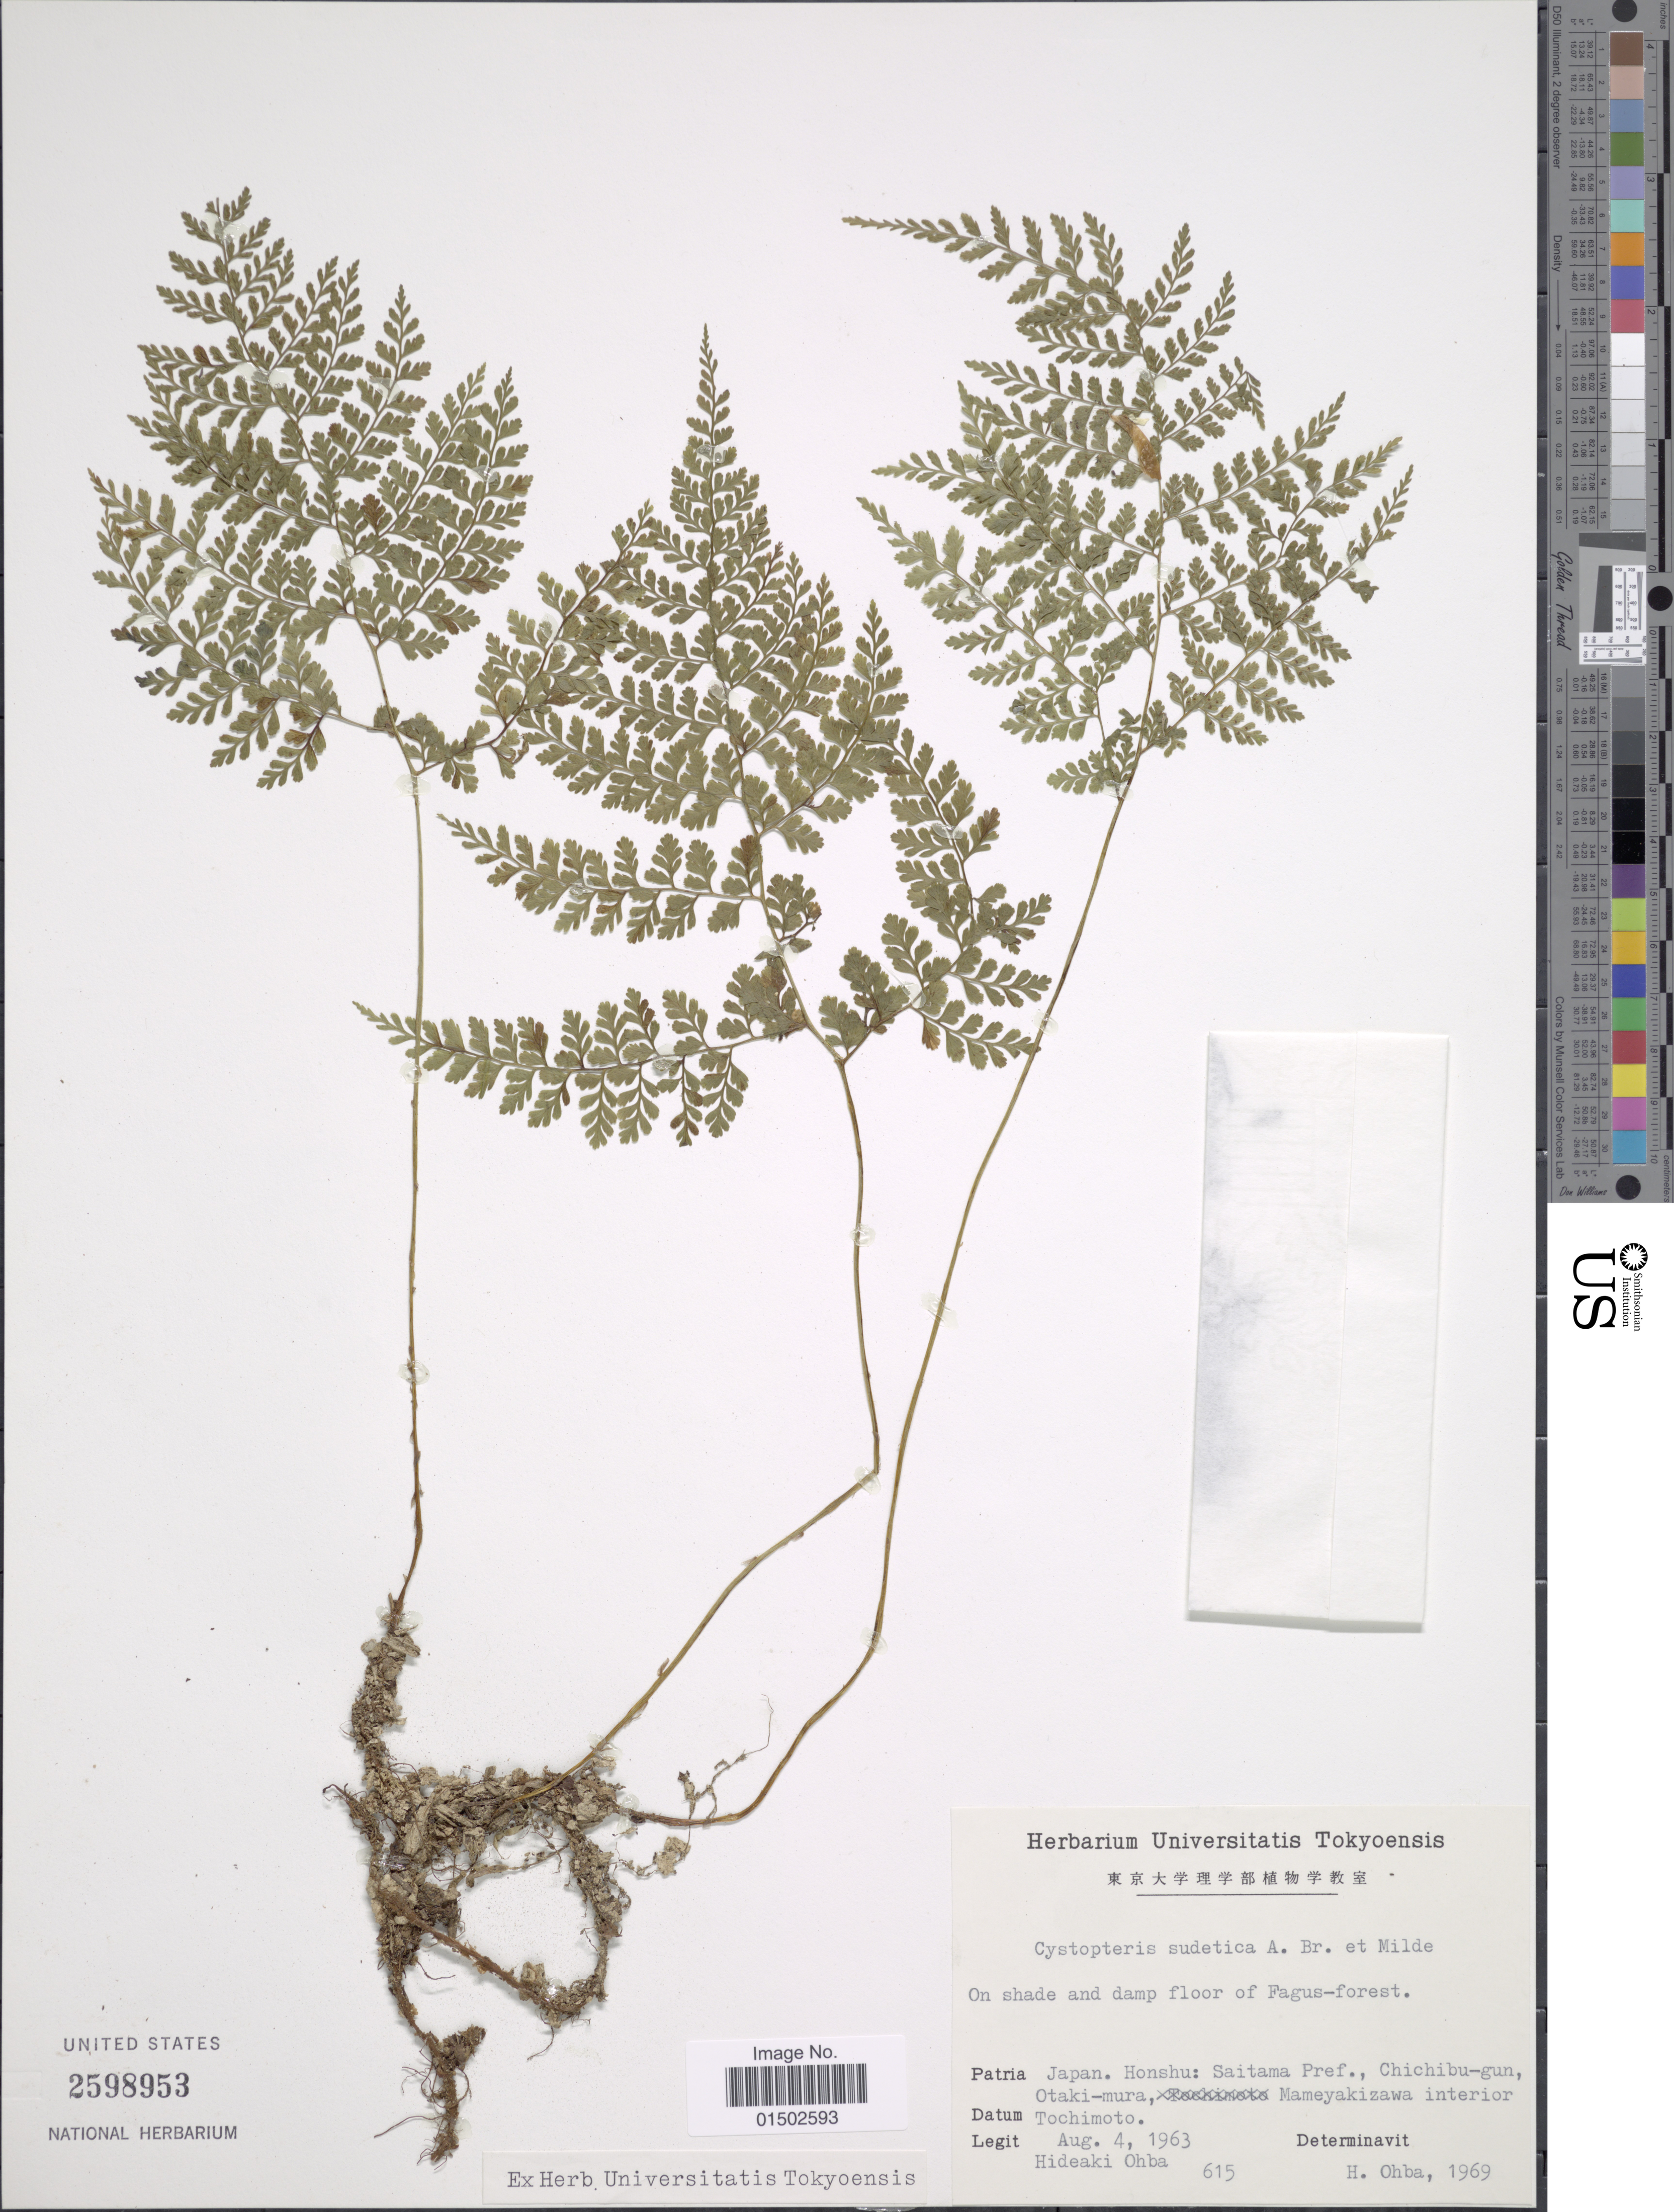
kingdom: Plantae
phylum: Tracheophyta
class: Polypodiopsida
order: Polypodiales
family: Cystopteridaceae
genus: Cystopteris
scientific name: Cystopteris sudetica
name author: A. Braun & Milde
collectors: H. Ohba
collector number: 615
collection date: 1963-08-04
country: Japan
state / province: Saitama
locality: Honshu: Saitma Pref., Chichibu-gun, Otaki- mura, Mameyakizawa interior Tochimoto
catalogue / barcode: US 2598953